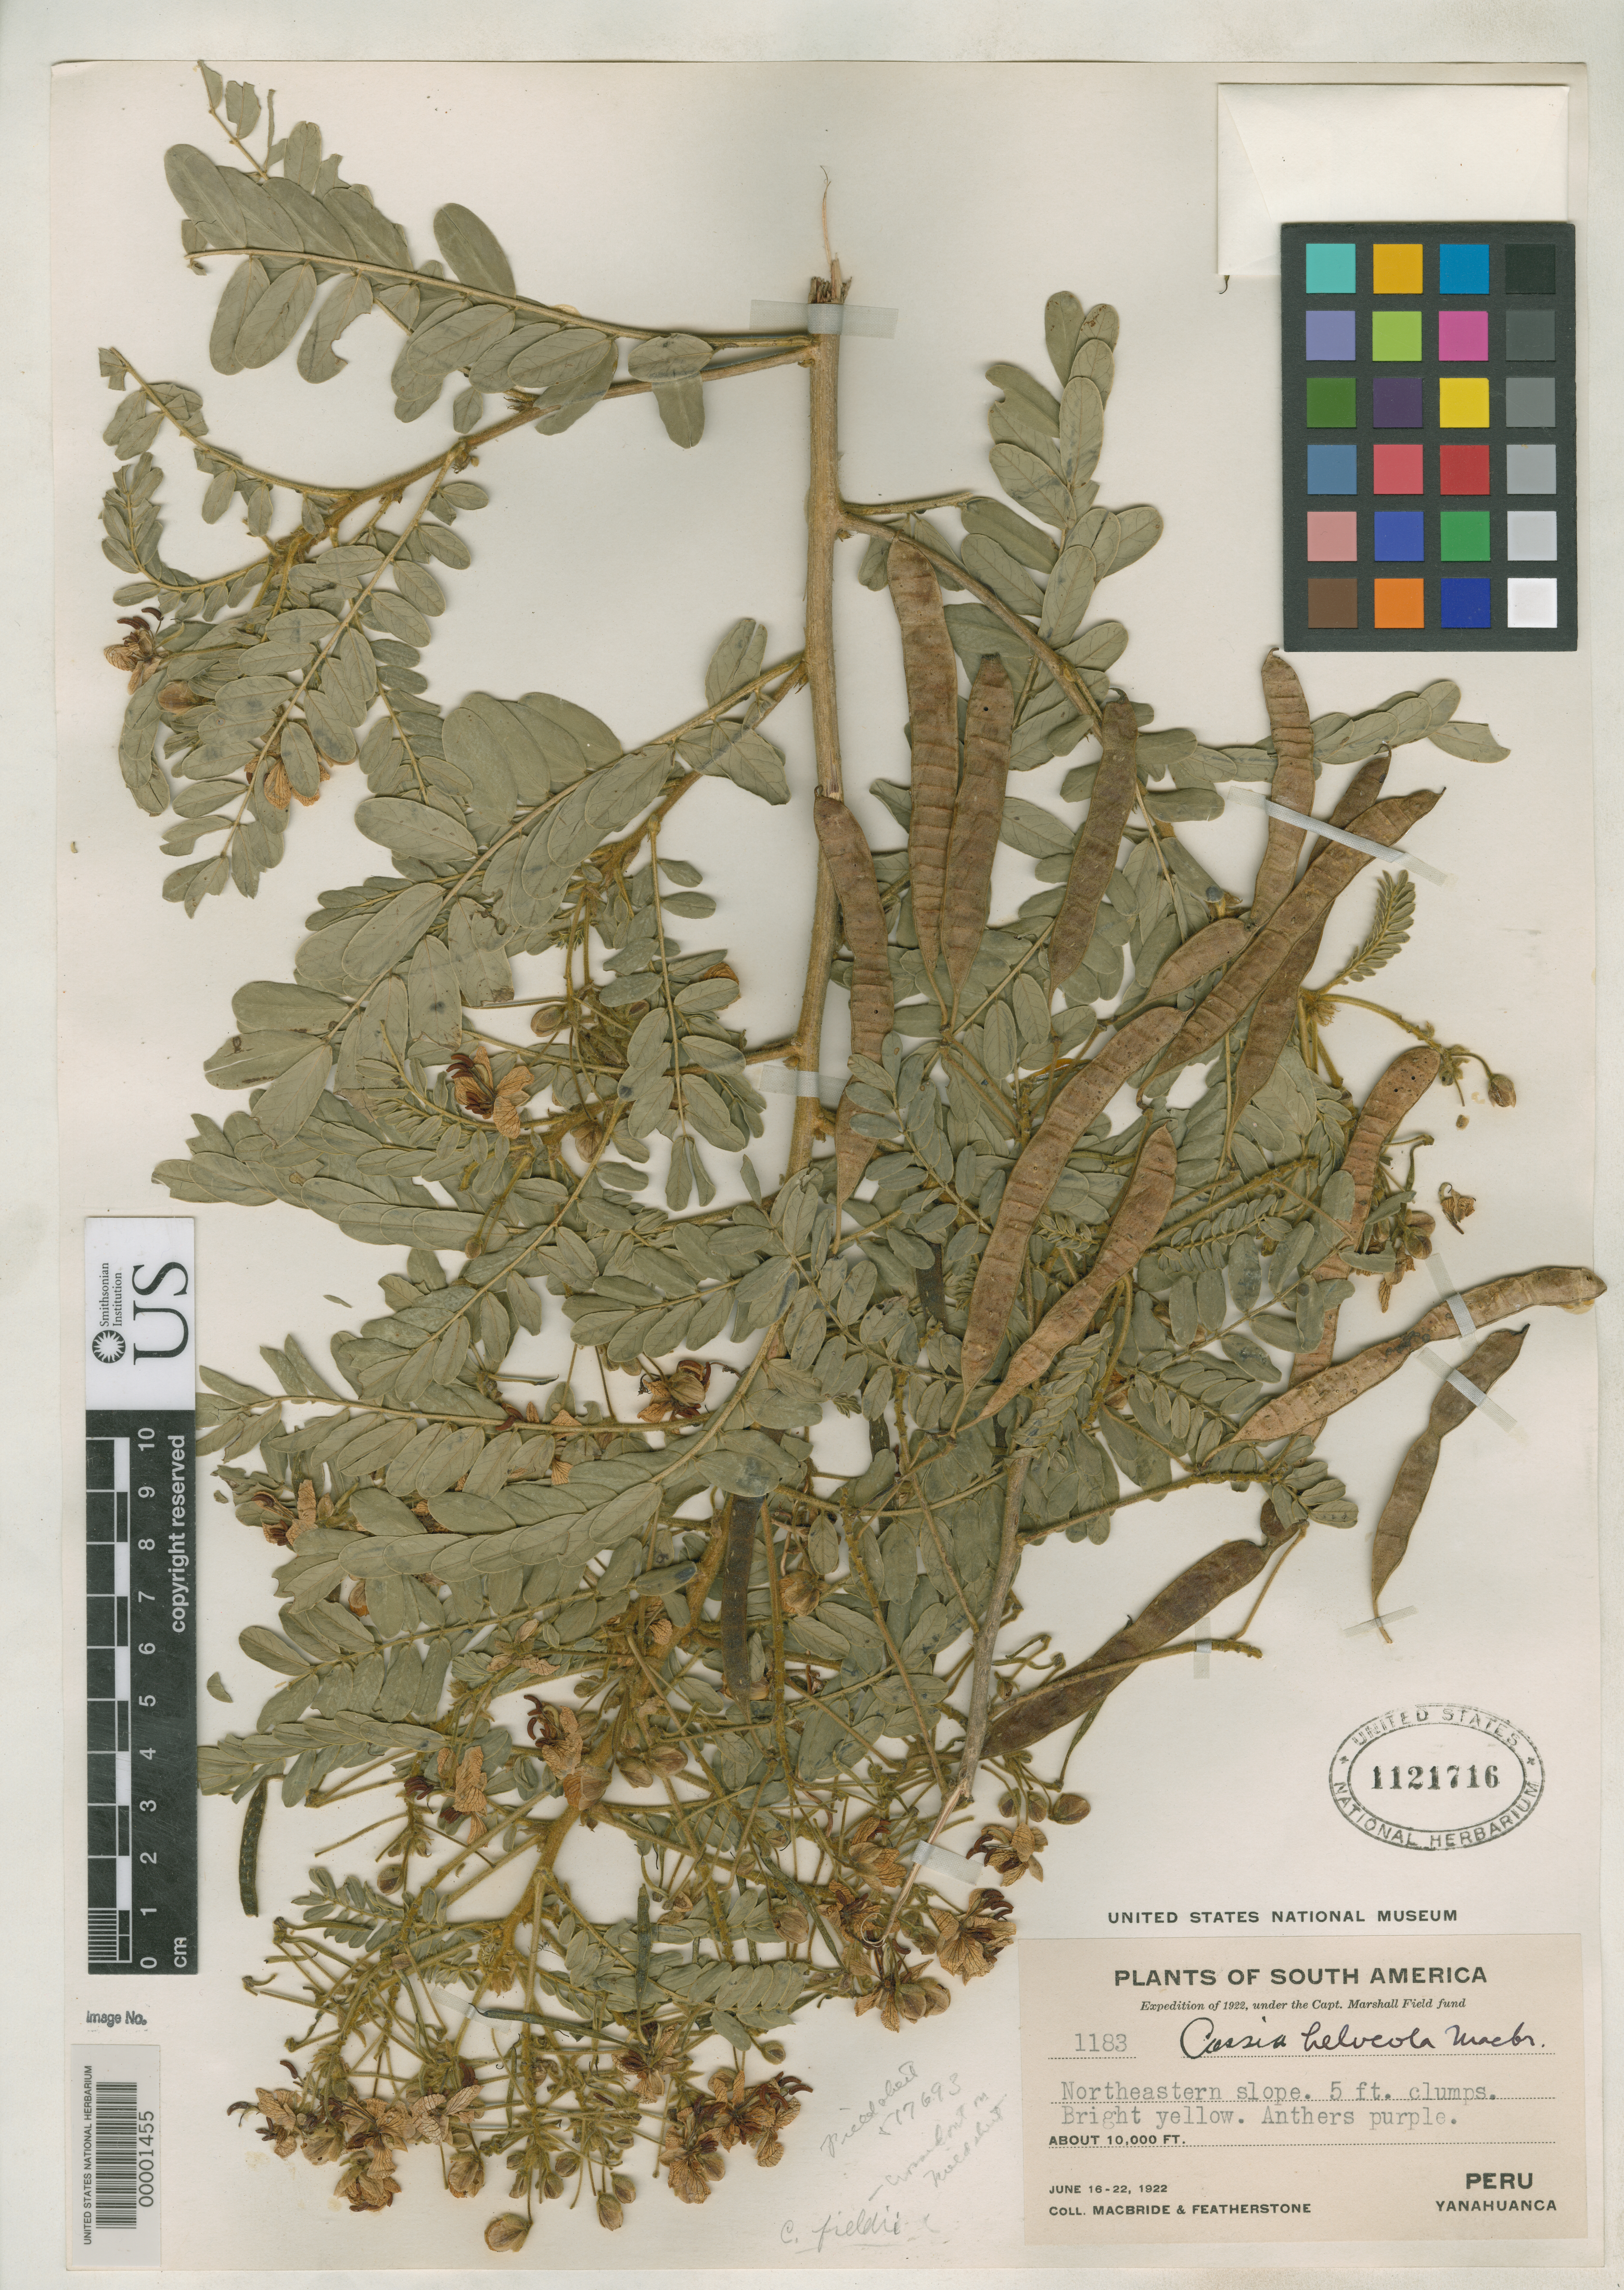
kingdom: Plantae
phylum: Tracheophyta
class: Magnoliopsida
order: Fabales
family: Fabaceae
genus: Cassia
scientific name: Cassia helveola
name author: J.F. Macbr.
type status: Isotype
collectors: J. F. Macbride & W. Featherstone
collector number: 1183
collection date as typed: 16 Jun 1922 to 22 Jun 1922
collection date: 1922-06-16/1922-06-22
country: Peru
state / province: Huánuco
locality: Yanahuanca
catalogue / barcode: US 1121716